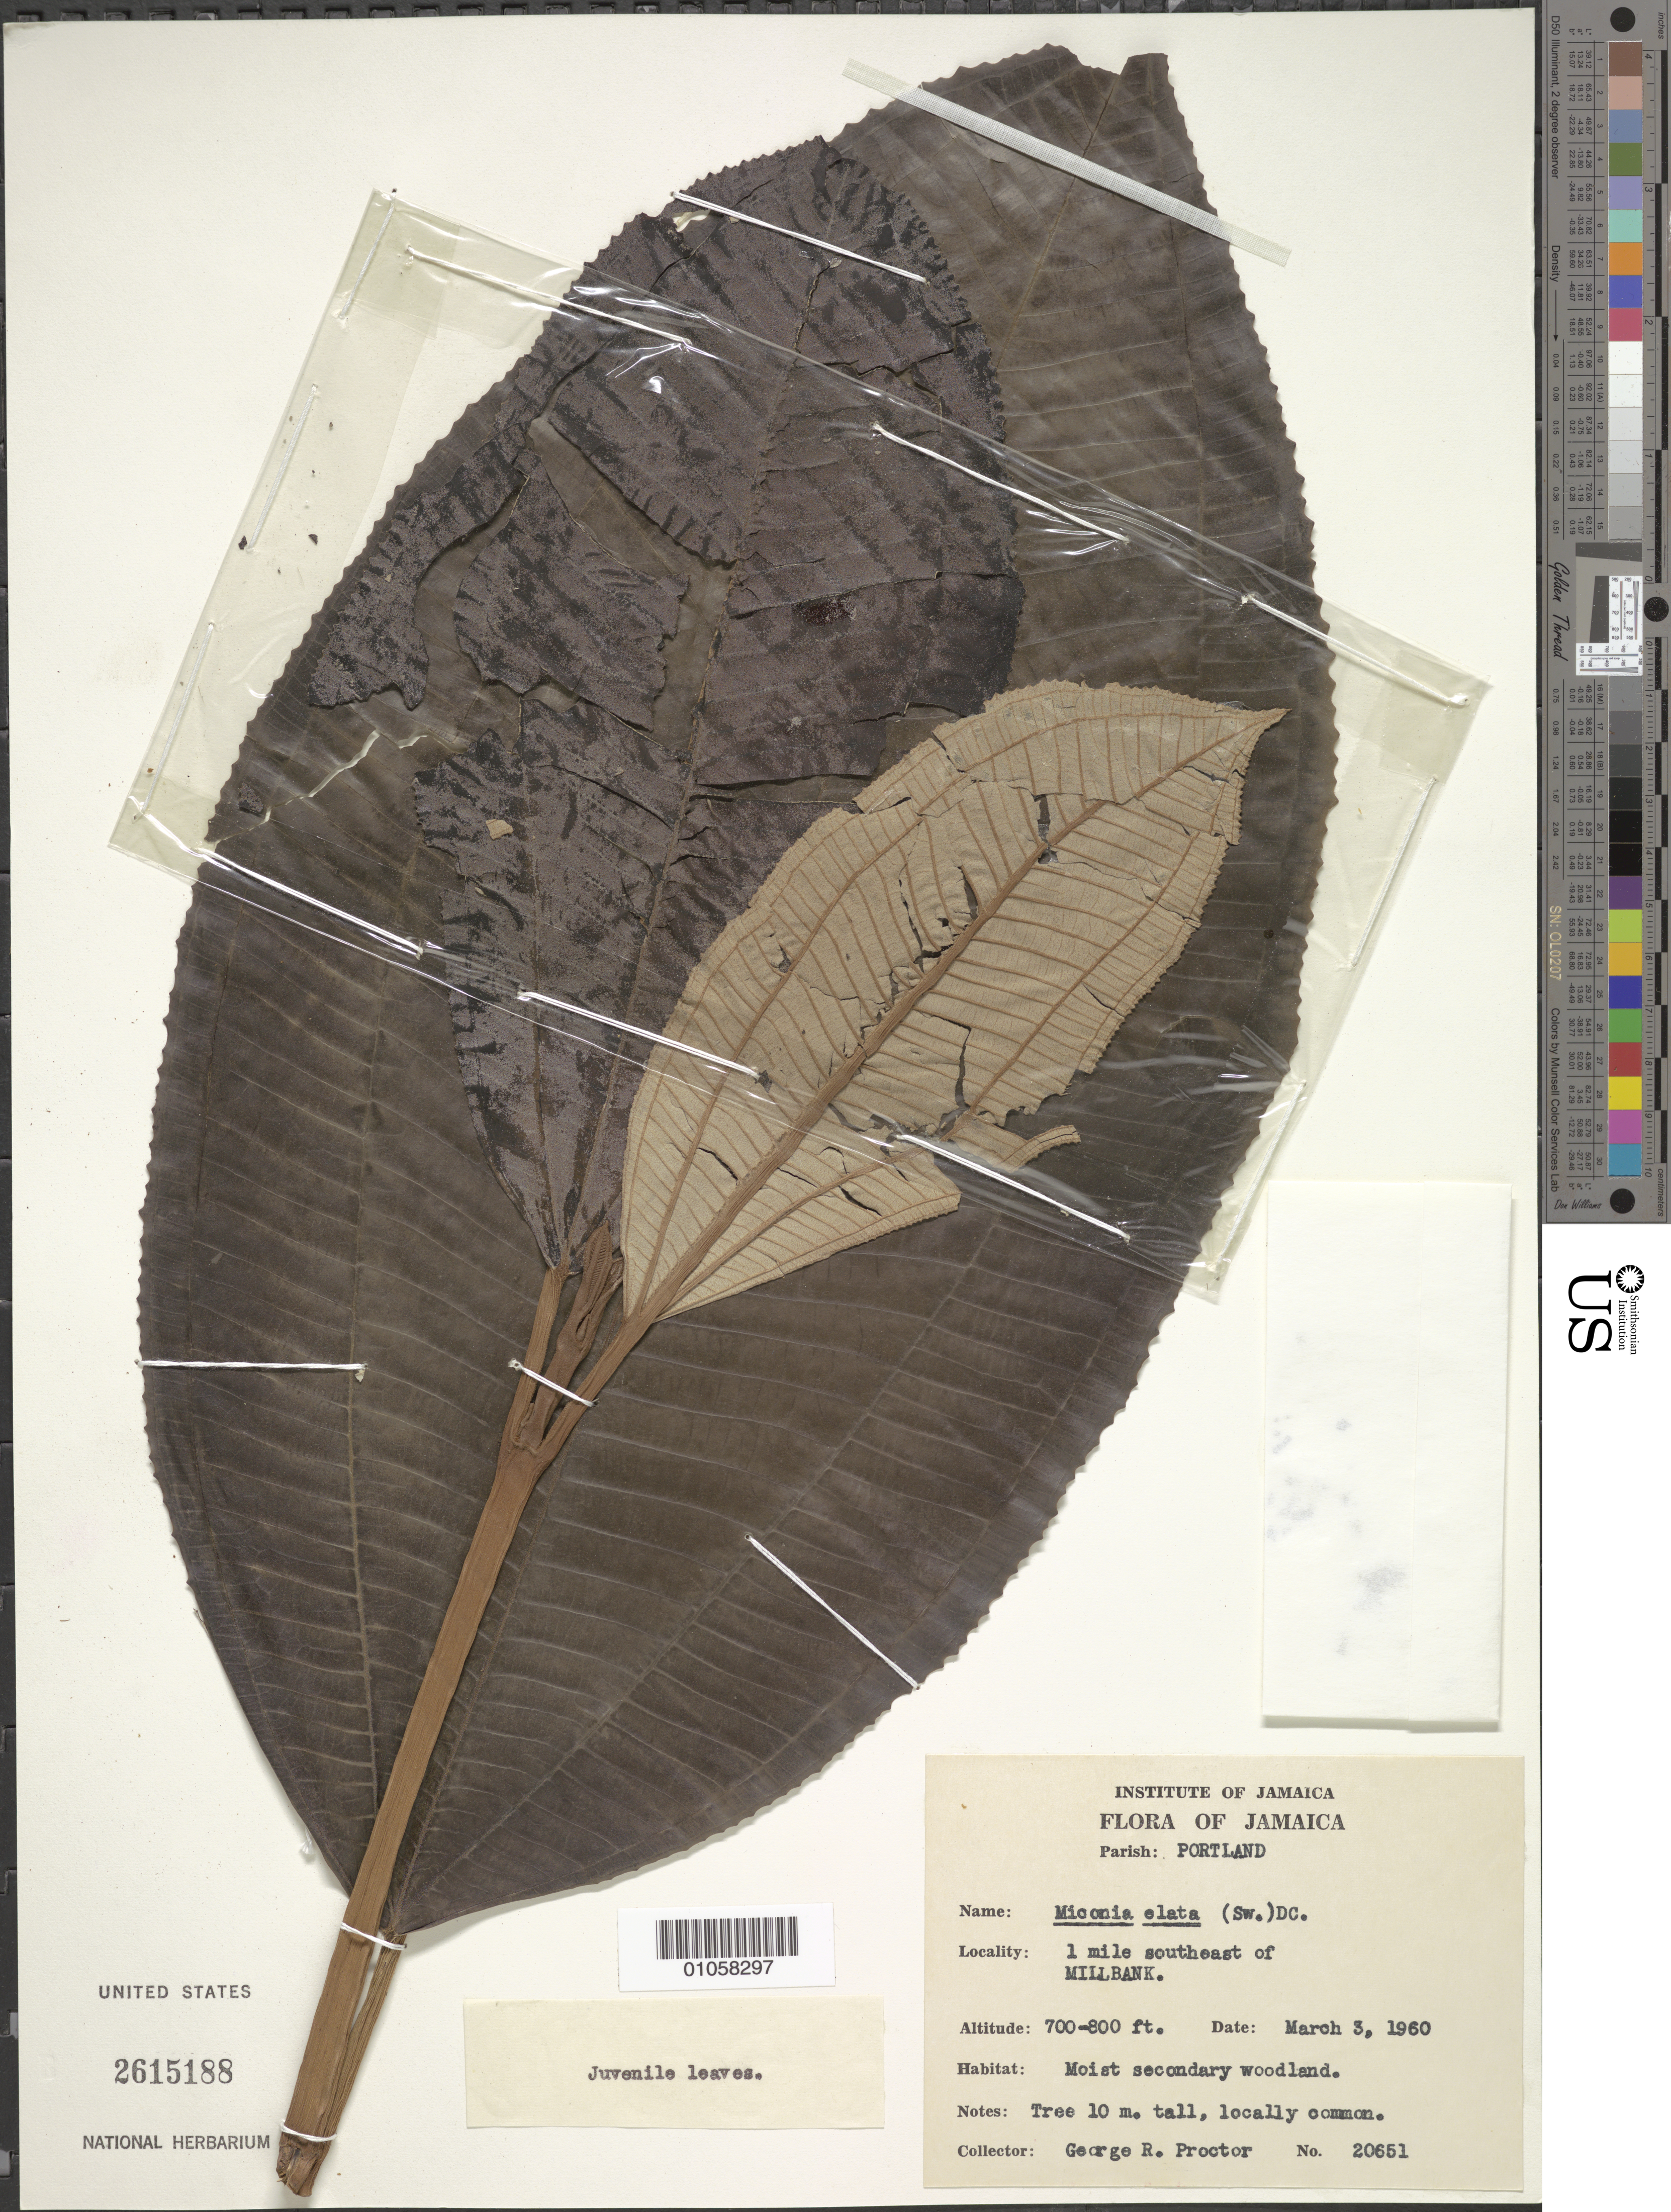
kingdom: Plantae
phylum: Tracheophyta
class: Magnoliopsida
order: Myrtales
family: Melastomataceae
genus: Miconia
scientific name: Miconia elata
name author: (Sw.) DC.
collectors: G. R. Proctor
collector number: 20651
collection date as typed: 03 Mar 1960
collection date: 1960-03-03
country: Jamaica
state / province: Portland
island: Jamaica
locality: Millbank, 1 mile SE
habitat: Moist secondary woodland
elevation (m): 213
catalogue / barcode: US 2615188